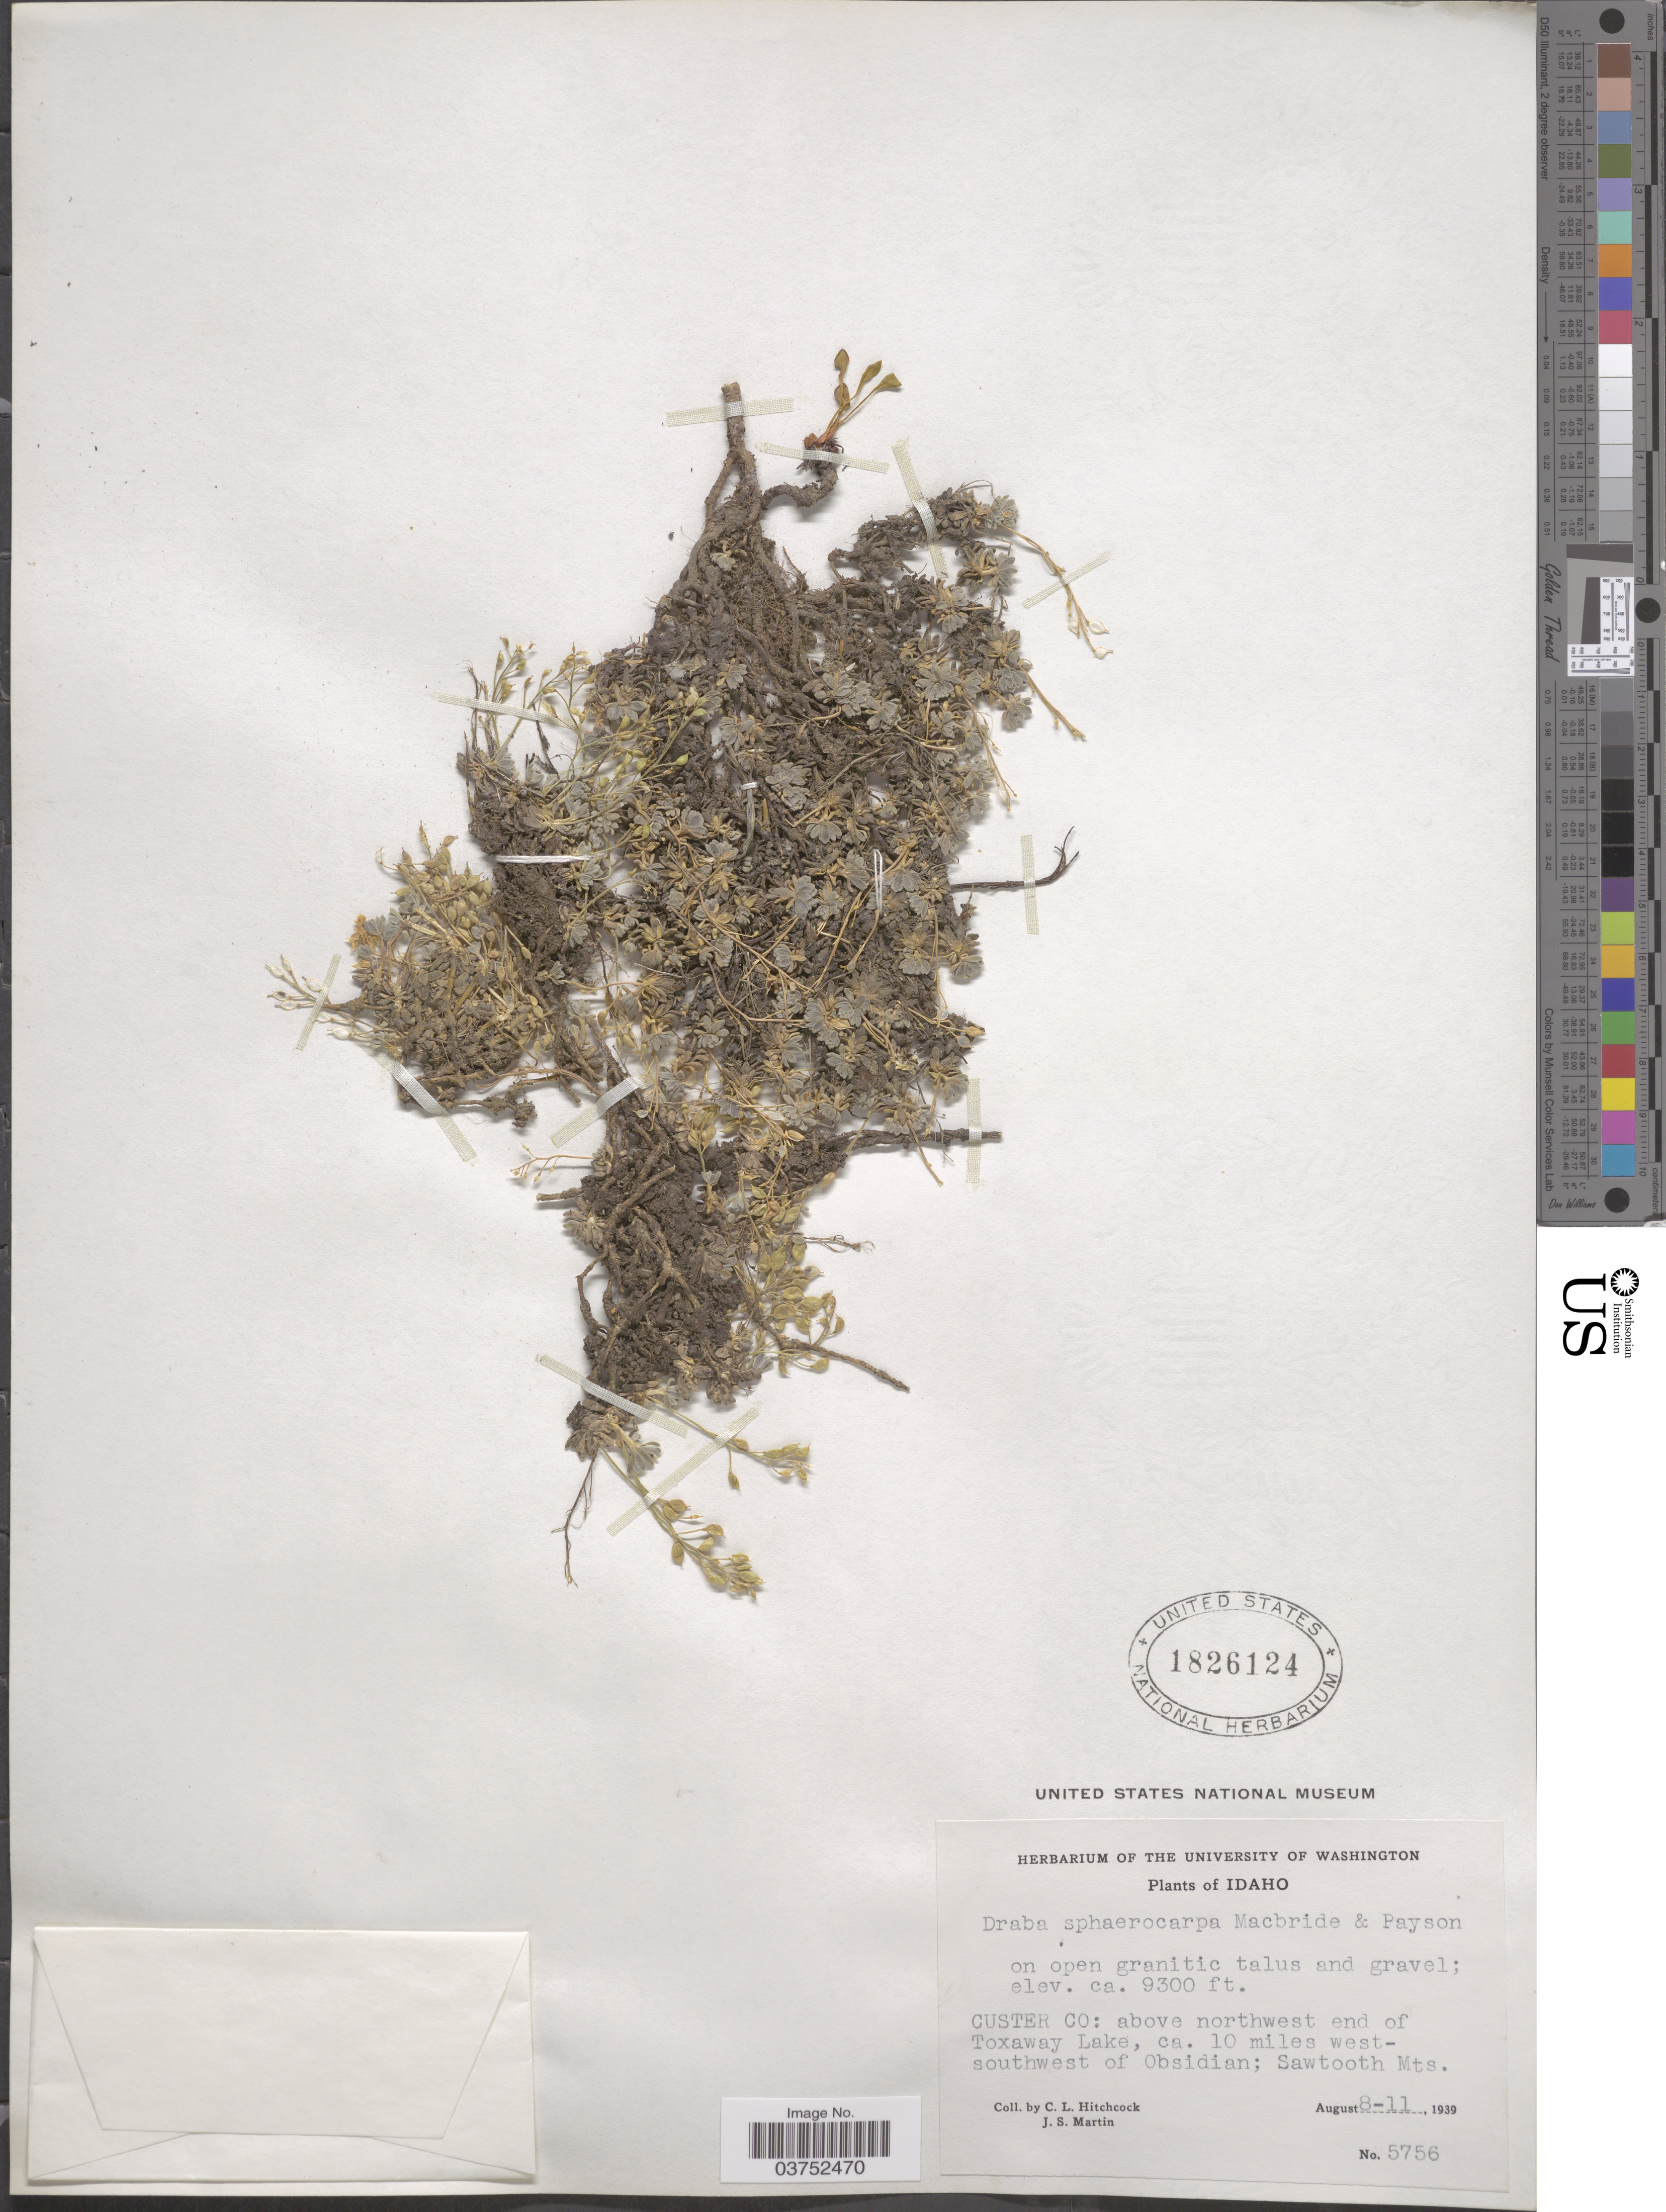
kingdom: Plantae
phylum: Tracheophyta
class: Magnoliopsida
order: Brassicales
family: Brassicaceae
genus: Draba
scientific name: Draba sphaerocarpa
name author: J.F. Macbr. & Payson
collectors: C. L. Hitchcock & J. S. Martin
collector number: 5756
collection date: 1939-08-08/1939-08-11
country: United States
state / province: Idaho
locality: Custer Co: above northwest end of Toxaway Lake, ca. 10 miles west-southwest of Obsidian; Sawtooth Mts.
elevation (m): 2835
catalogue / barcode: US 1826124